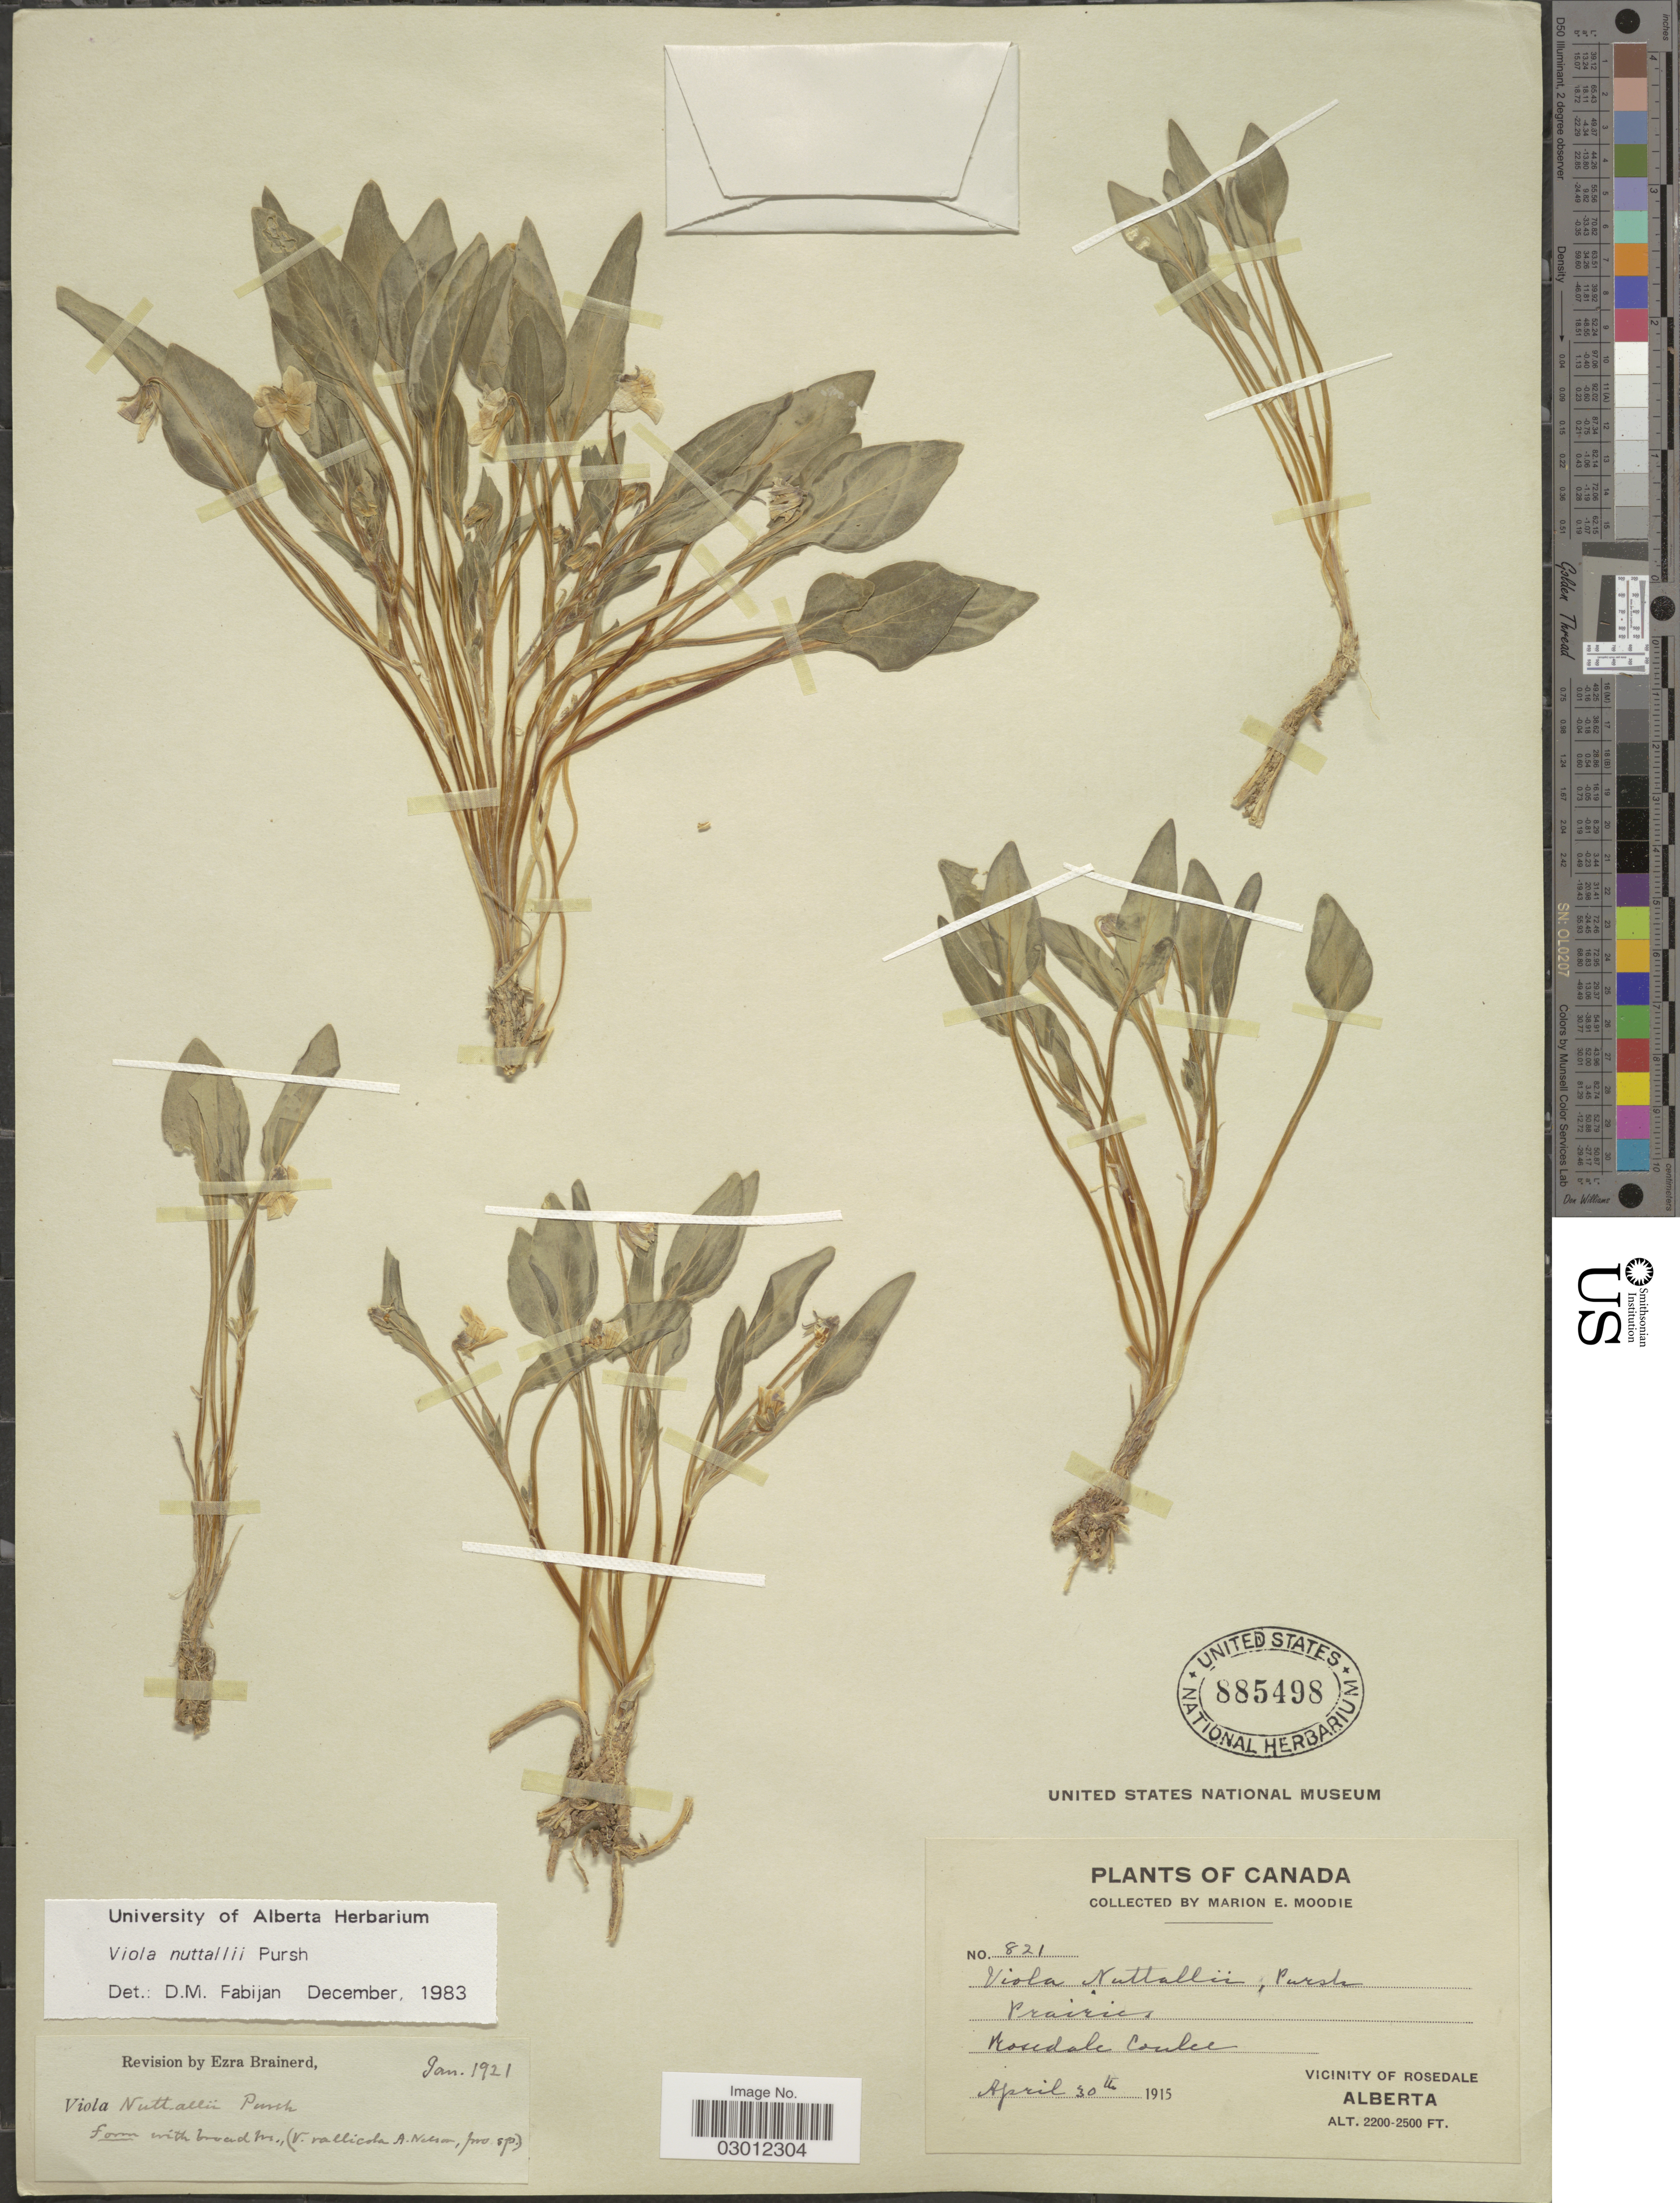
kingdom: Plantae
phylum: Tracheophyta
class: Magnoliopsida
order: Malpighiales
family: Violaceae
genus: Viola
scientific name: Viola nuttallii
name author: Pursh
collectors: M. E. Moodie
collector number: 821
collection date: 1915-04-30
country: Canada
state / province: Alberta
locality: Rosedale Coulee. Vicinity of Rosedale.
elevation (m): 671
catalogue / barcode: US 885498